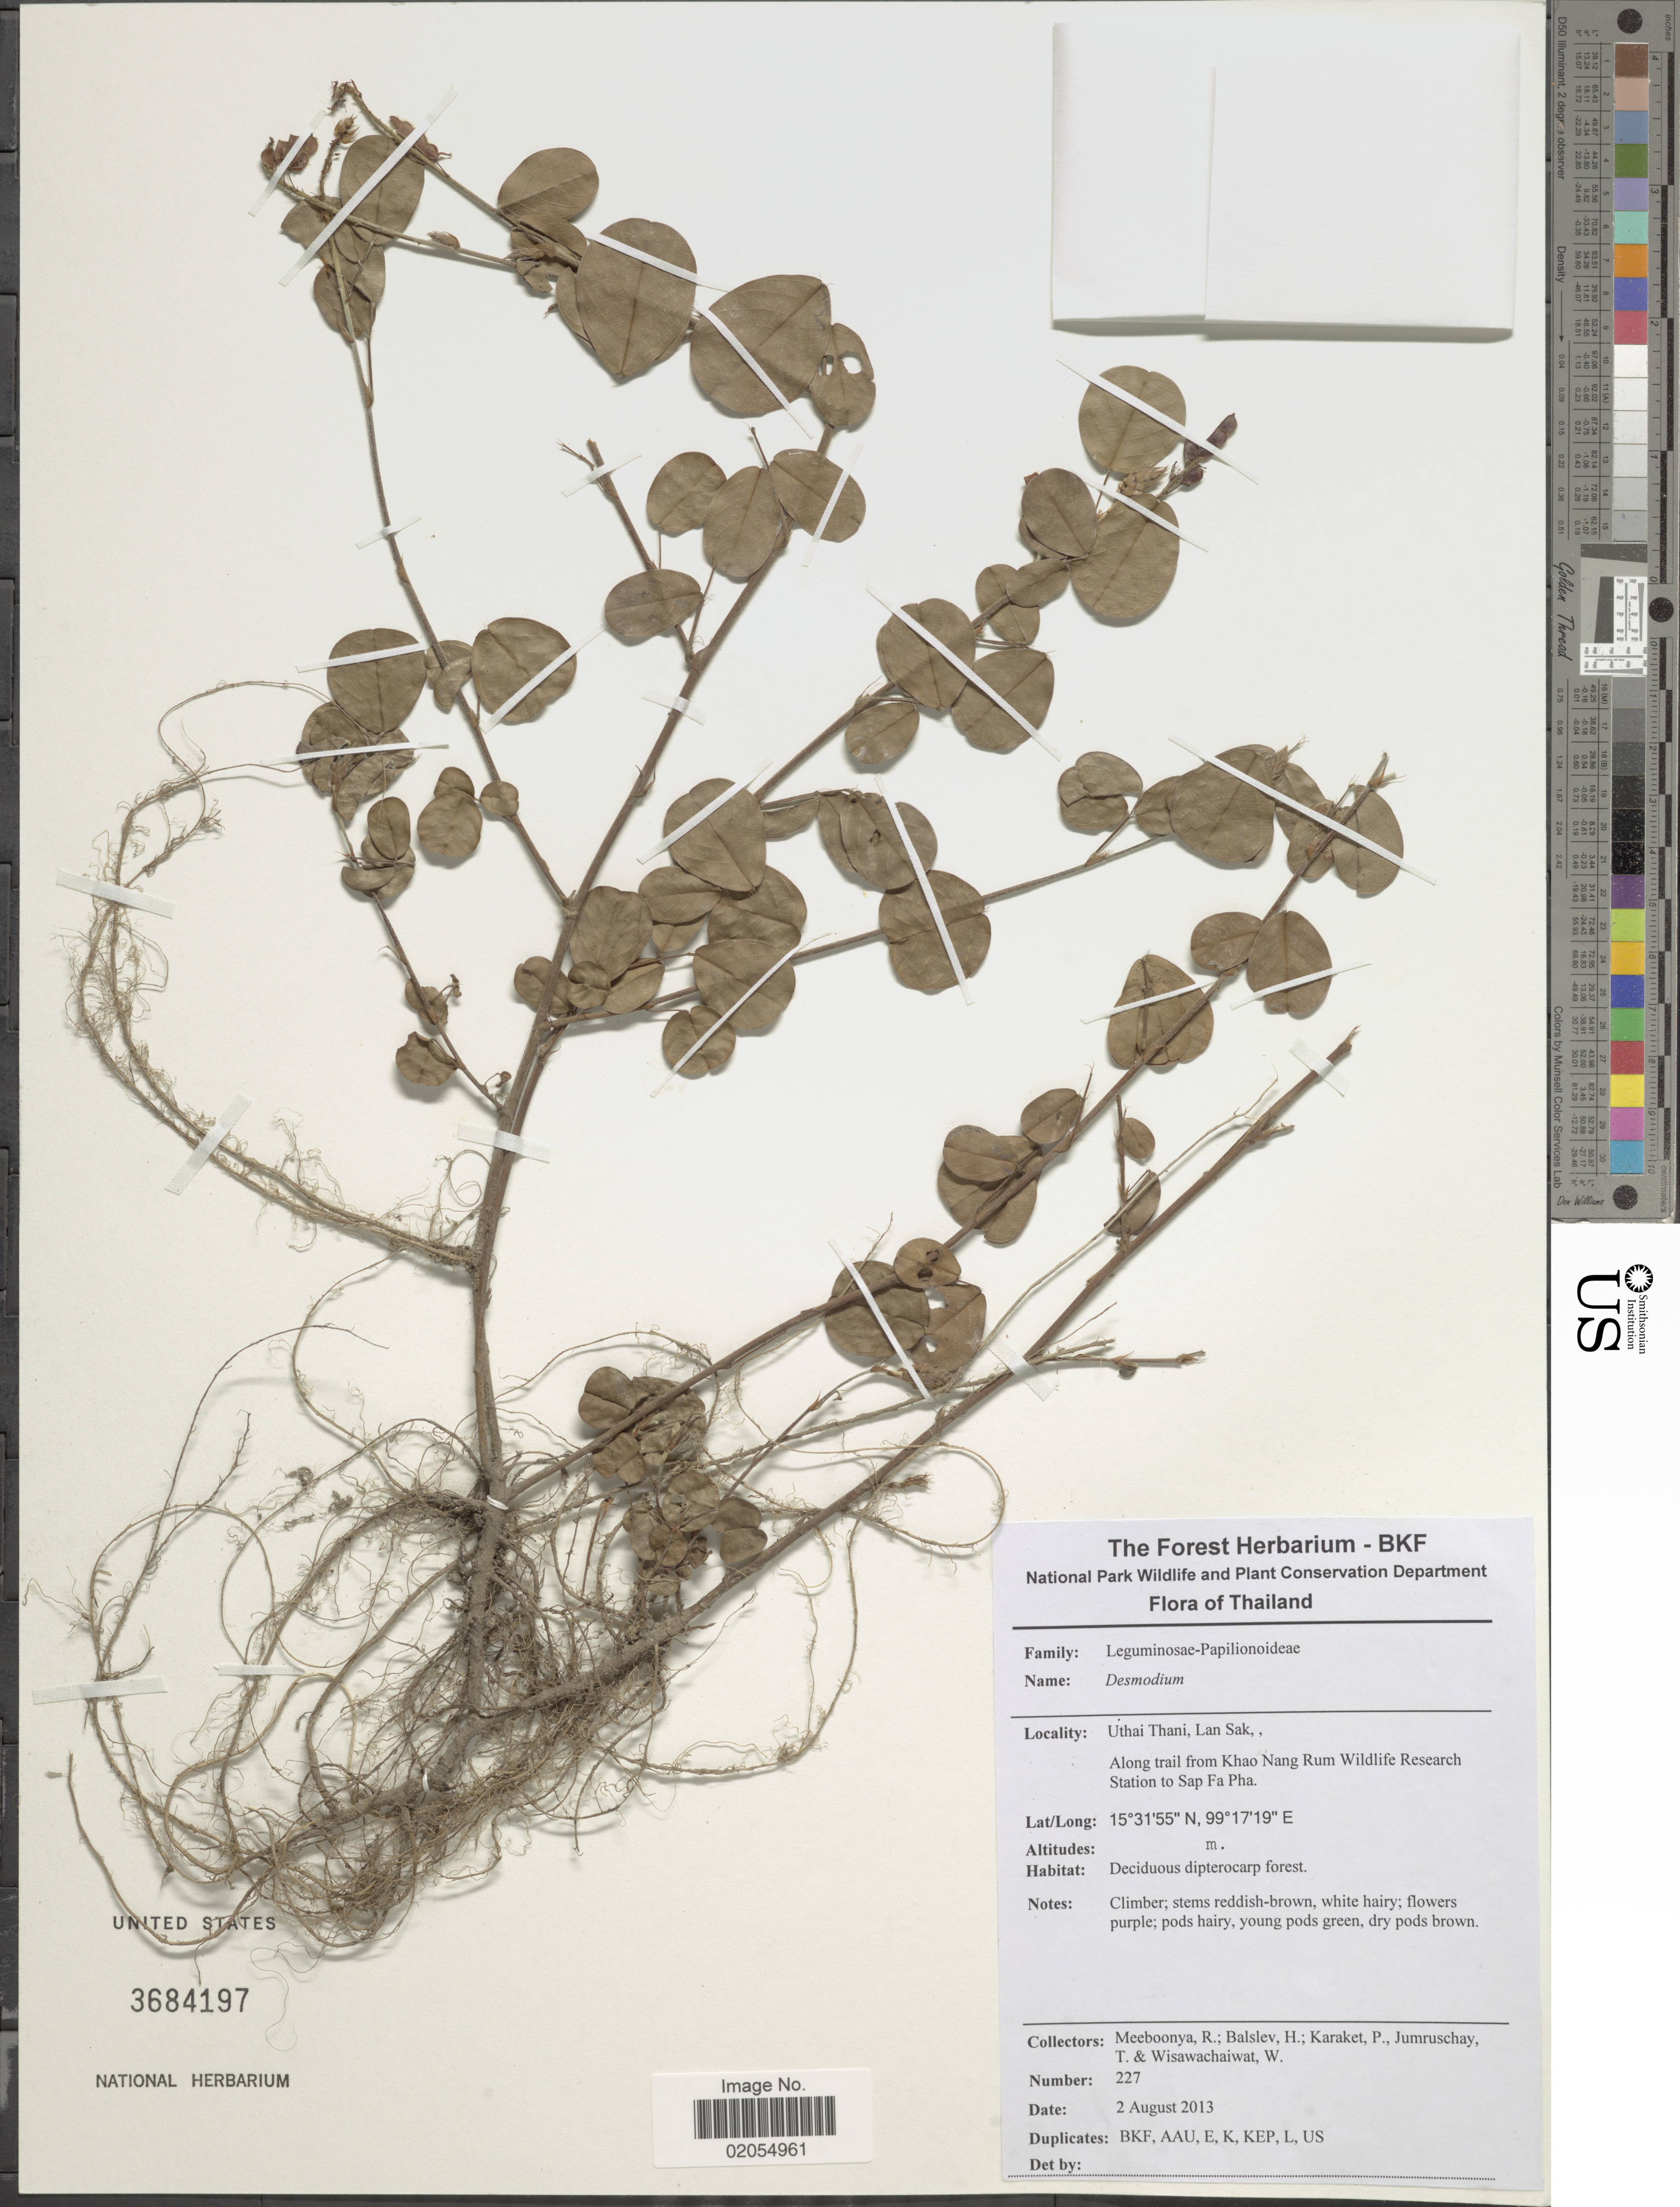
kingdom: Plantae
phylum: Tracheophyta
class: Magnoliopsida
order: Fabales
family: Fabaceae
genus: Desmodium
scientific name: Desmodium sp.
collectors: R. Meeboonya, H. Balslev, P. Karaket, T. Jumruschay & W. Wisawachaiwat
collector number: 227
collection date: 2013-08-02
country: Thailand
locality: Uthai Thani, Lan Sak, Along trail from Khao Nang Rum Wildlife Research Station to Sap Fa Pha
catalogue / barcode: US 3684197